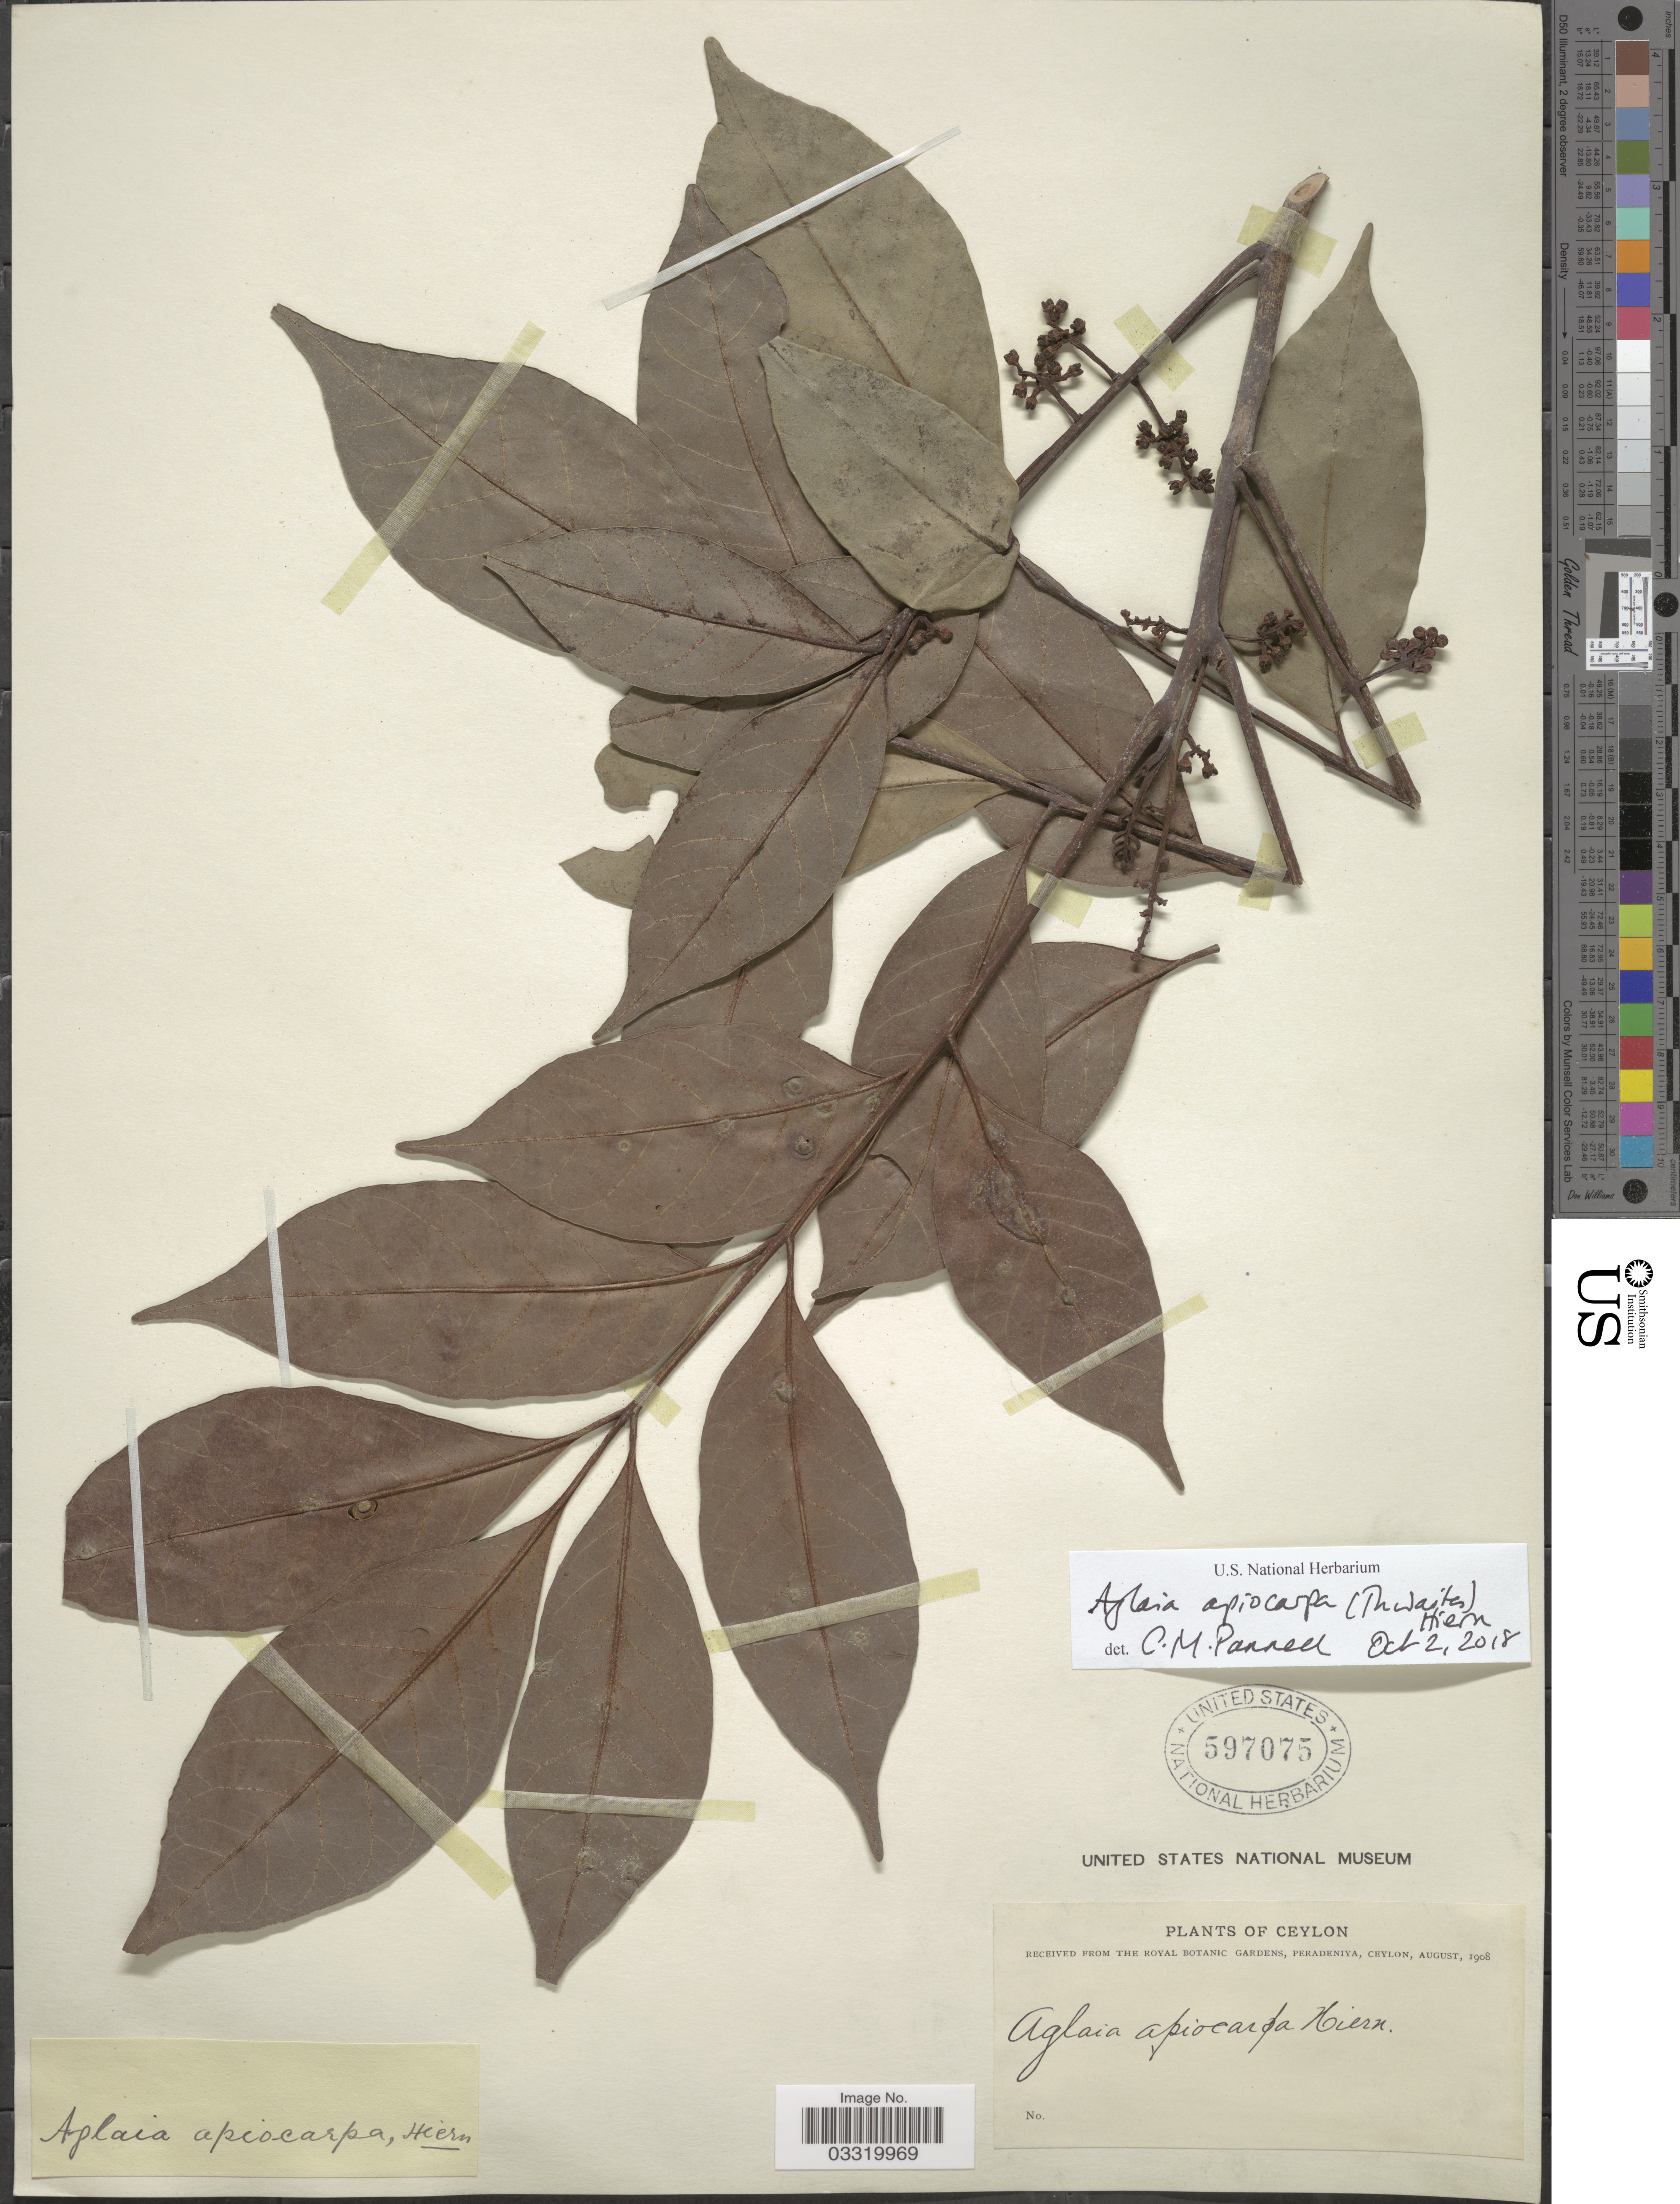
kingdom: Plantae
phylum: Tracheophyta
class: Magnoliopsida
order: Sapindales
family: Meliaceae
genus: Aglaia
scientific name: Aglaia apiocarpa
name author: Hiern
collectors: Royal Botanic Garden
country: Sri Lanka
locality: Ceylon.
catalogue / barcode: US 597075